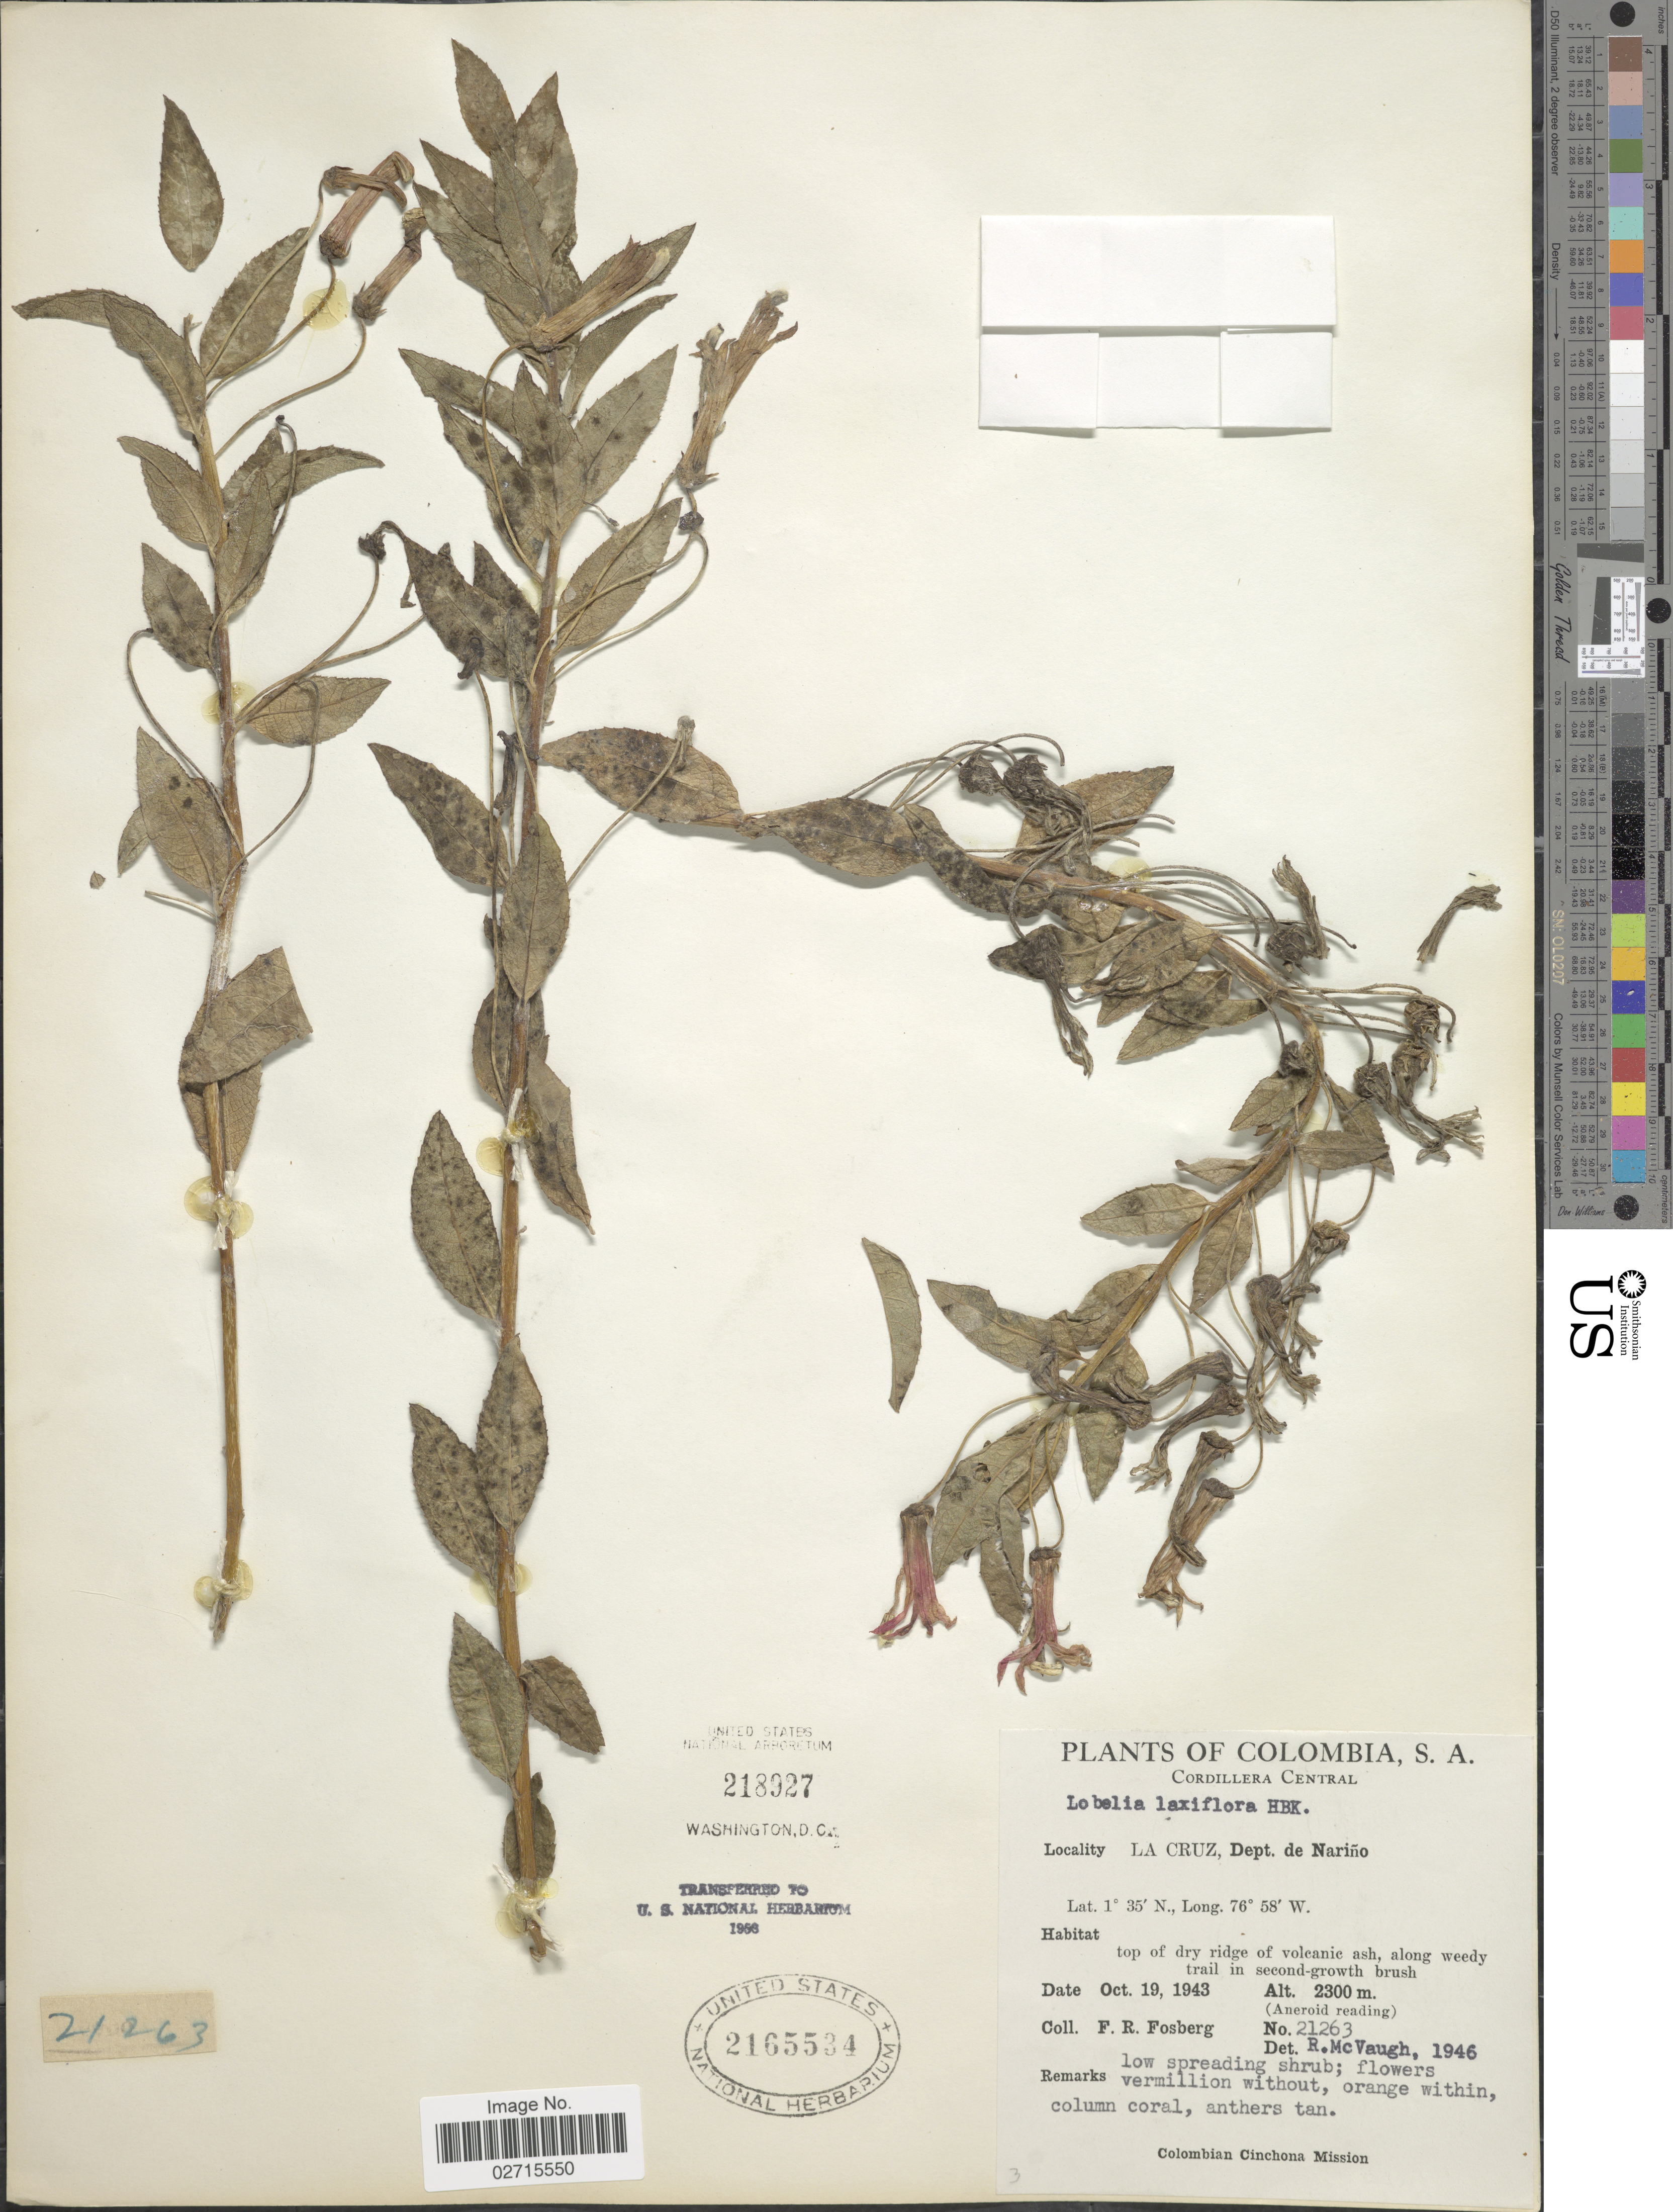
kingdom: Plantae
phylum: Tracheophyta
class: Magnoliopsida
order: Asterales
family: Campanulaceae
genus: Lobelia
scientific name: Lobelia laxiflora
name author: Kunth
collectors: F. R. Fosberg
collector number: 21263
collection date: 1943-10-19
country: Colombia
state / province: Nariño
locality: Cordillera Central, La Cruz, top of dry ridge of volcanic ash.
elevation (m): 2300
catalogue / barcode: US 2165534